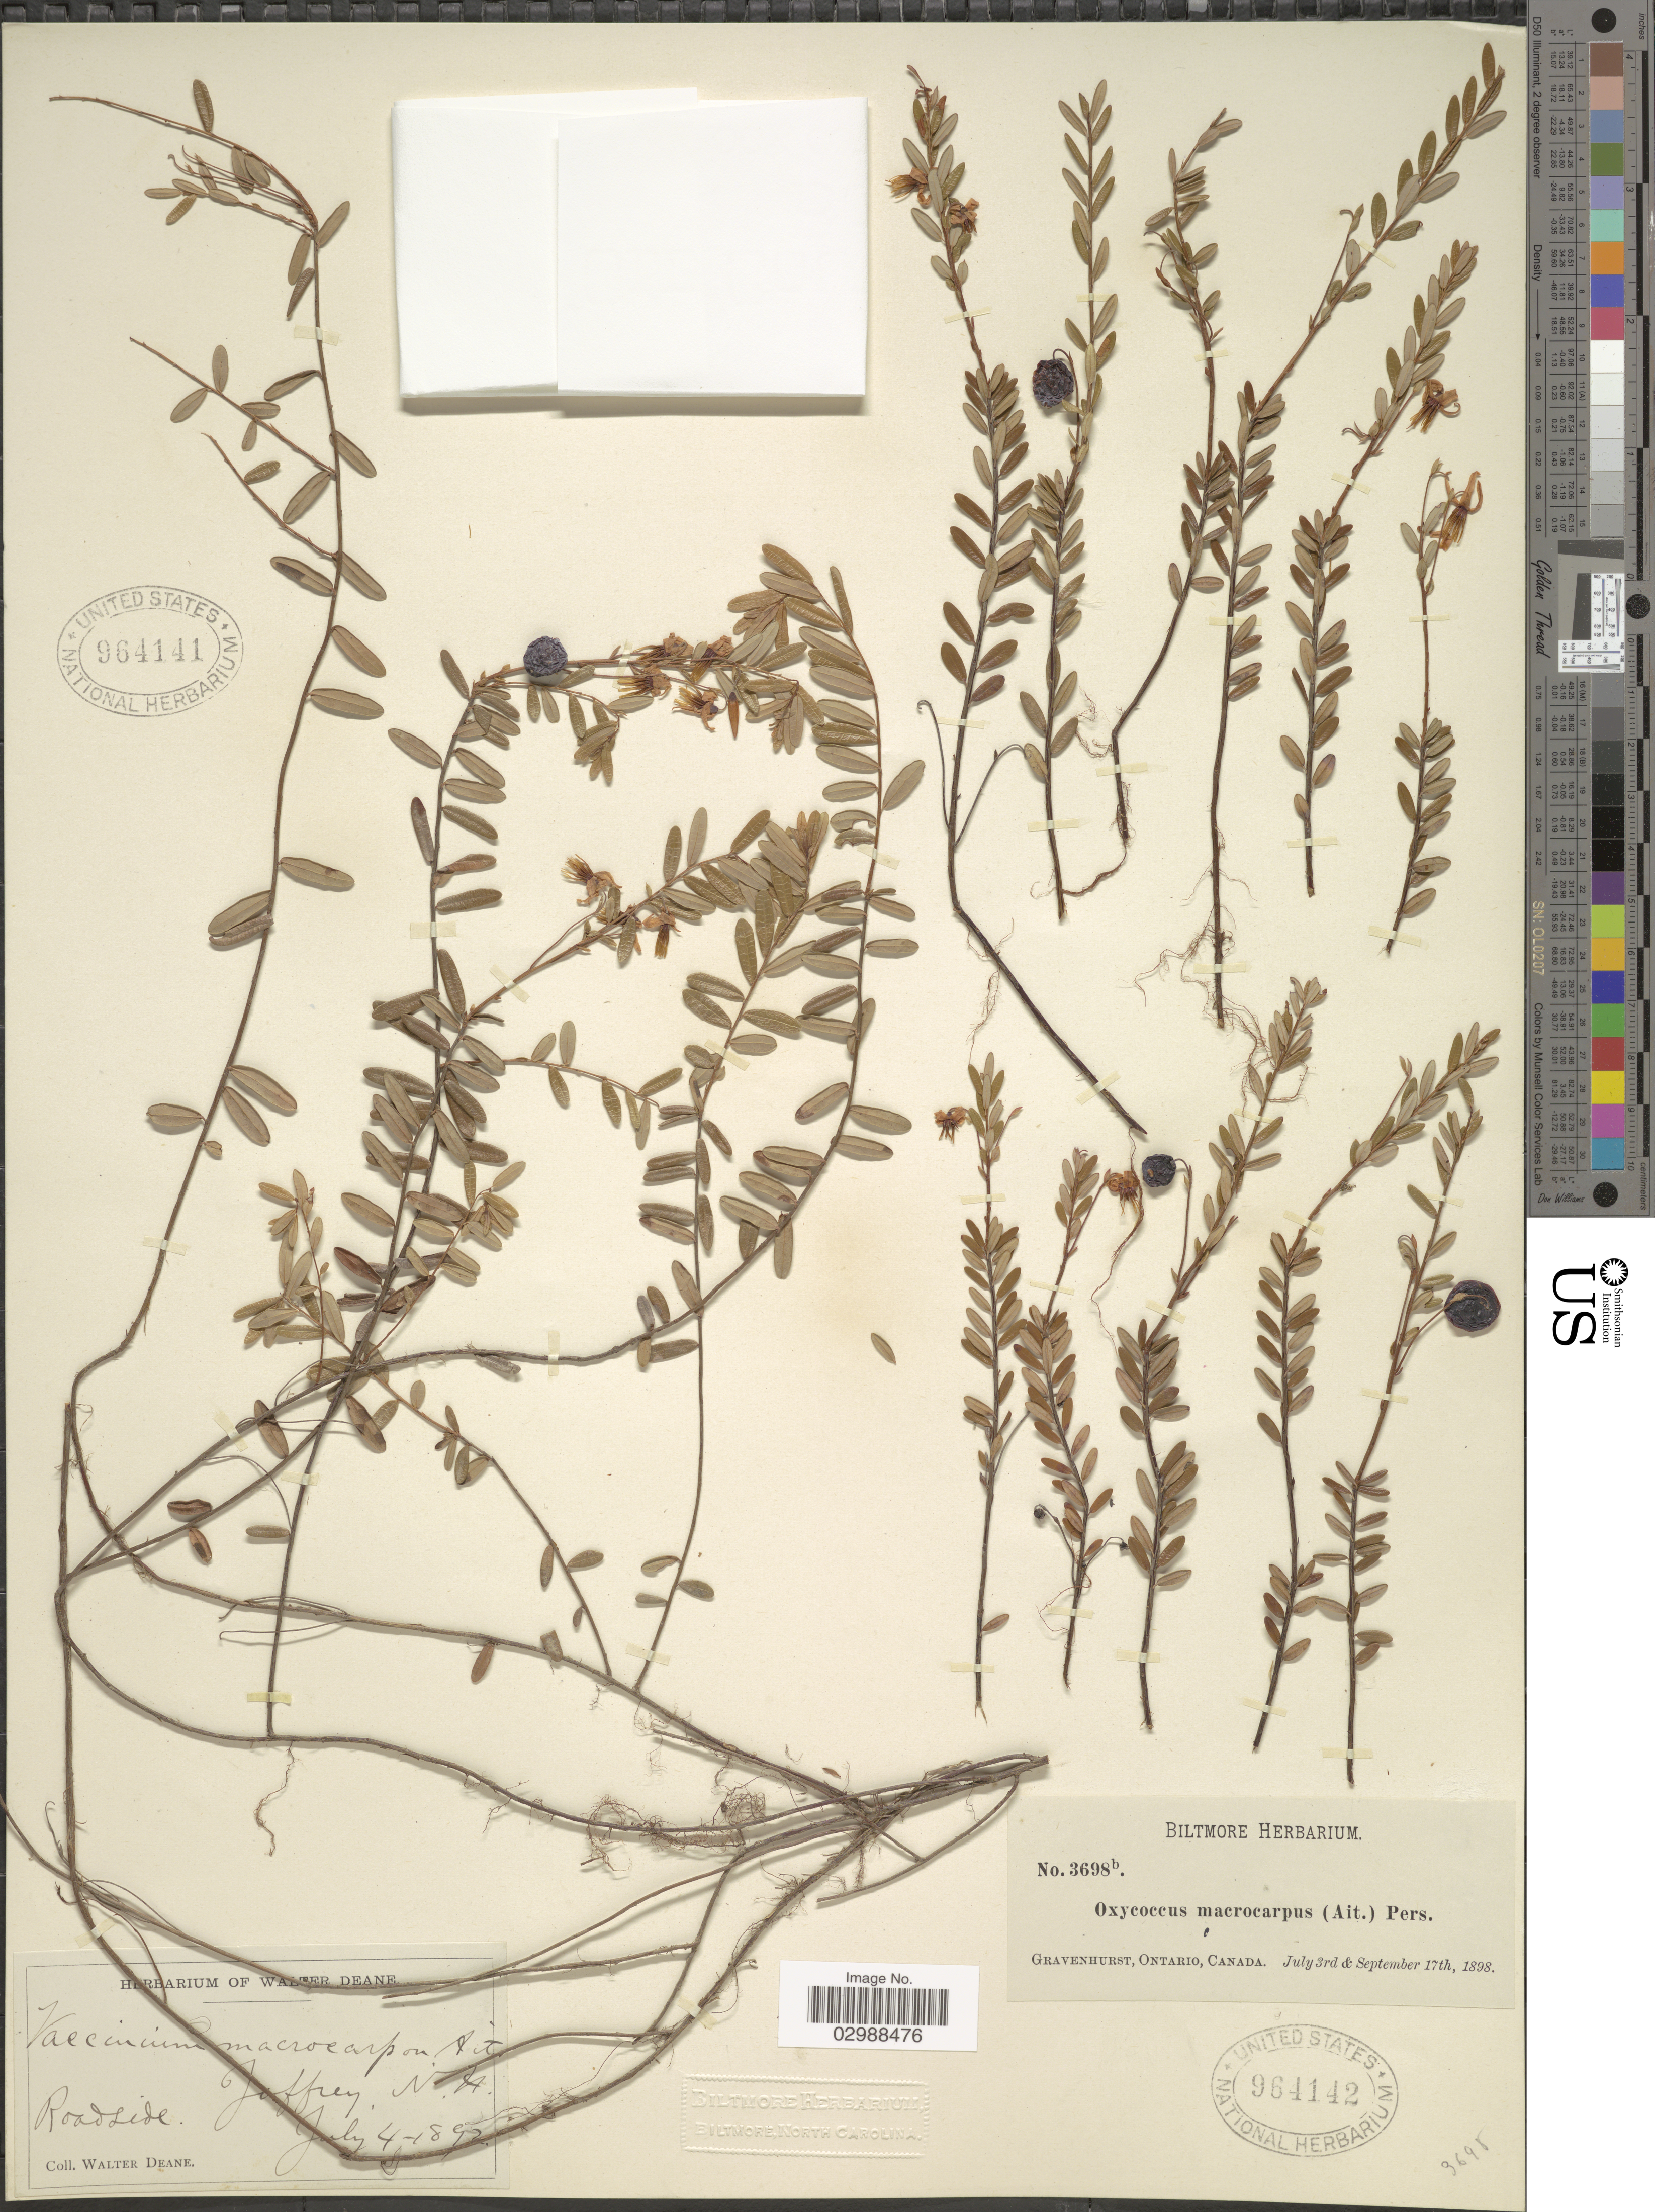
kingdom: Plantae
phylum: Tracheophyta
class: Magnoliopsida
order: Ericales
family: Ericaceae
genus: Vaccinium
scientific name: Vaccinium macrocarpon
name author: Aiton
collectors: W. Deane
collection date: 1892-07-04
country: United States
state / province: New Hampshire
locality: Joffrey, N.H.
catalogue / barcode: US 964141